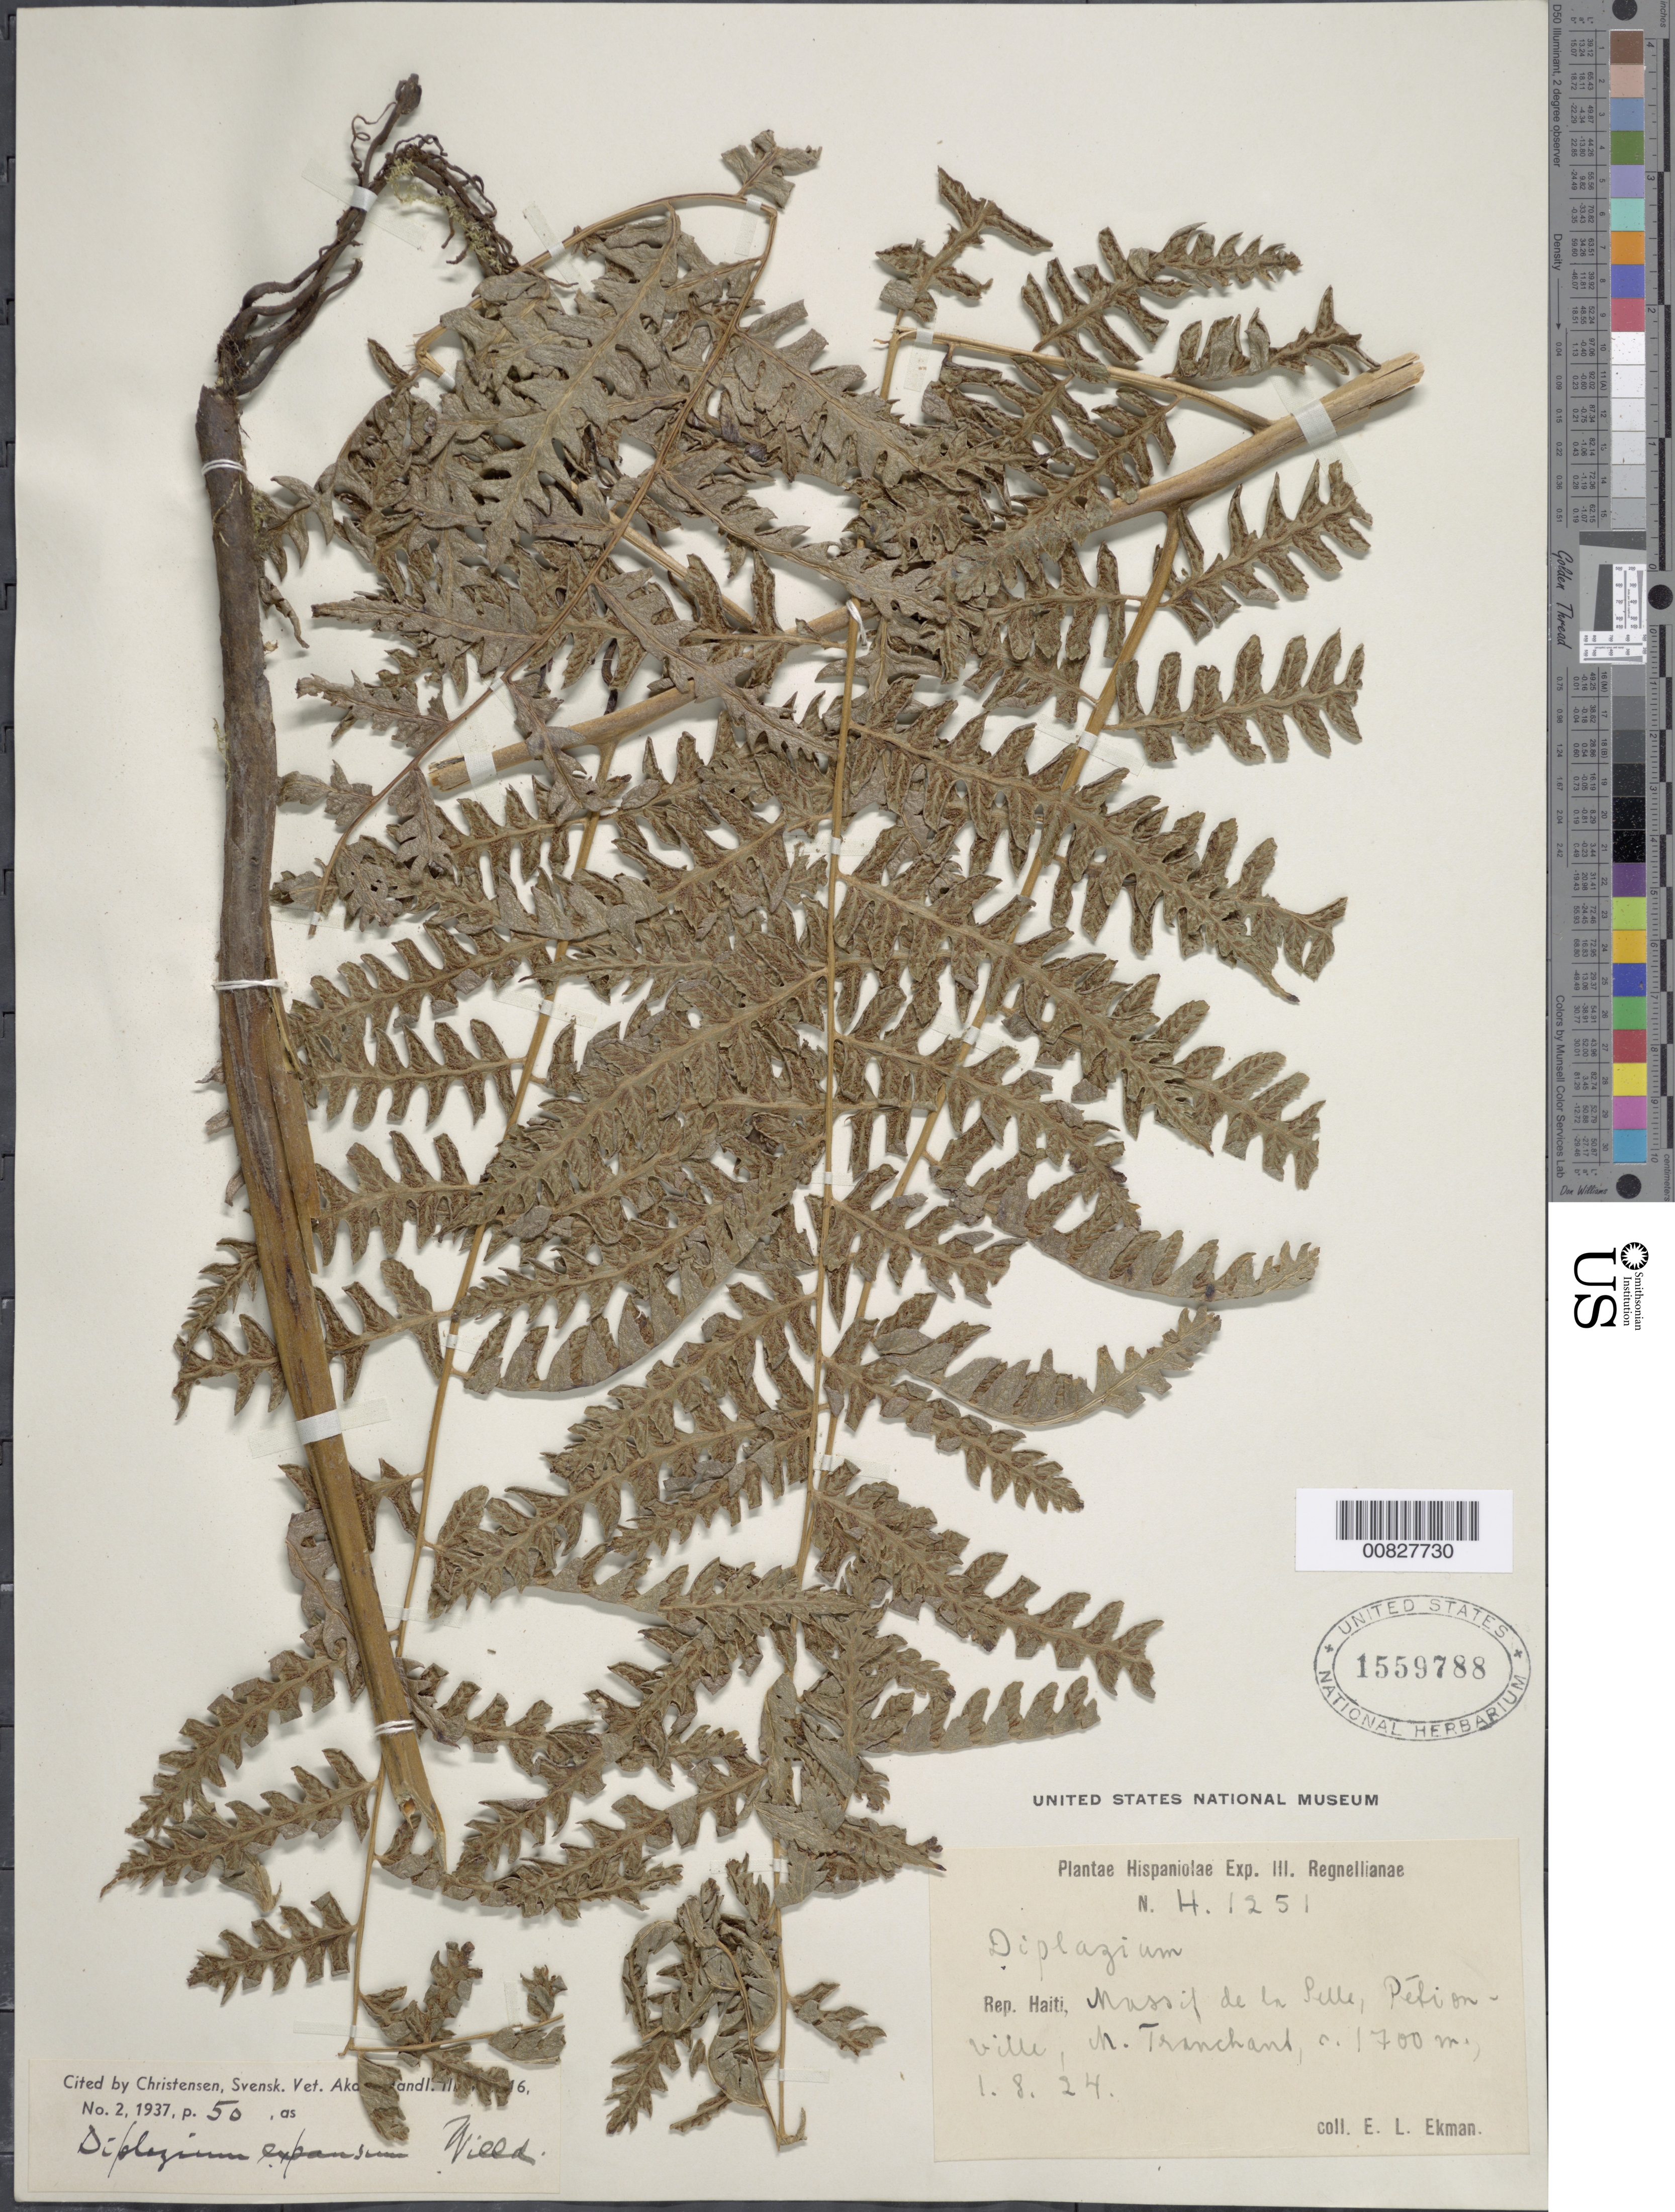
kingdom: Plantae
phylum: Tracheophyta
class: Polypodiopsida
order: Polypodiales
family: Athyriaceae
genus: Diplazium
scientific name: Diplazium fuertesii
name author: Brause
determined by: Sánchez, C.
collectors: E. L. Ekman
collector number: H 1251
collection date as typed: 01 Aug 1924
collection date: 1924-08-01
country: Haiti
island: Hispaniola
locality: Massif de la Selle, Pétionville, M. Tranchant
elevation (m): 1700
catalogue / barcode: US 1559788